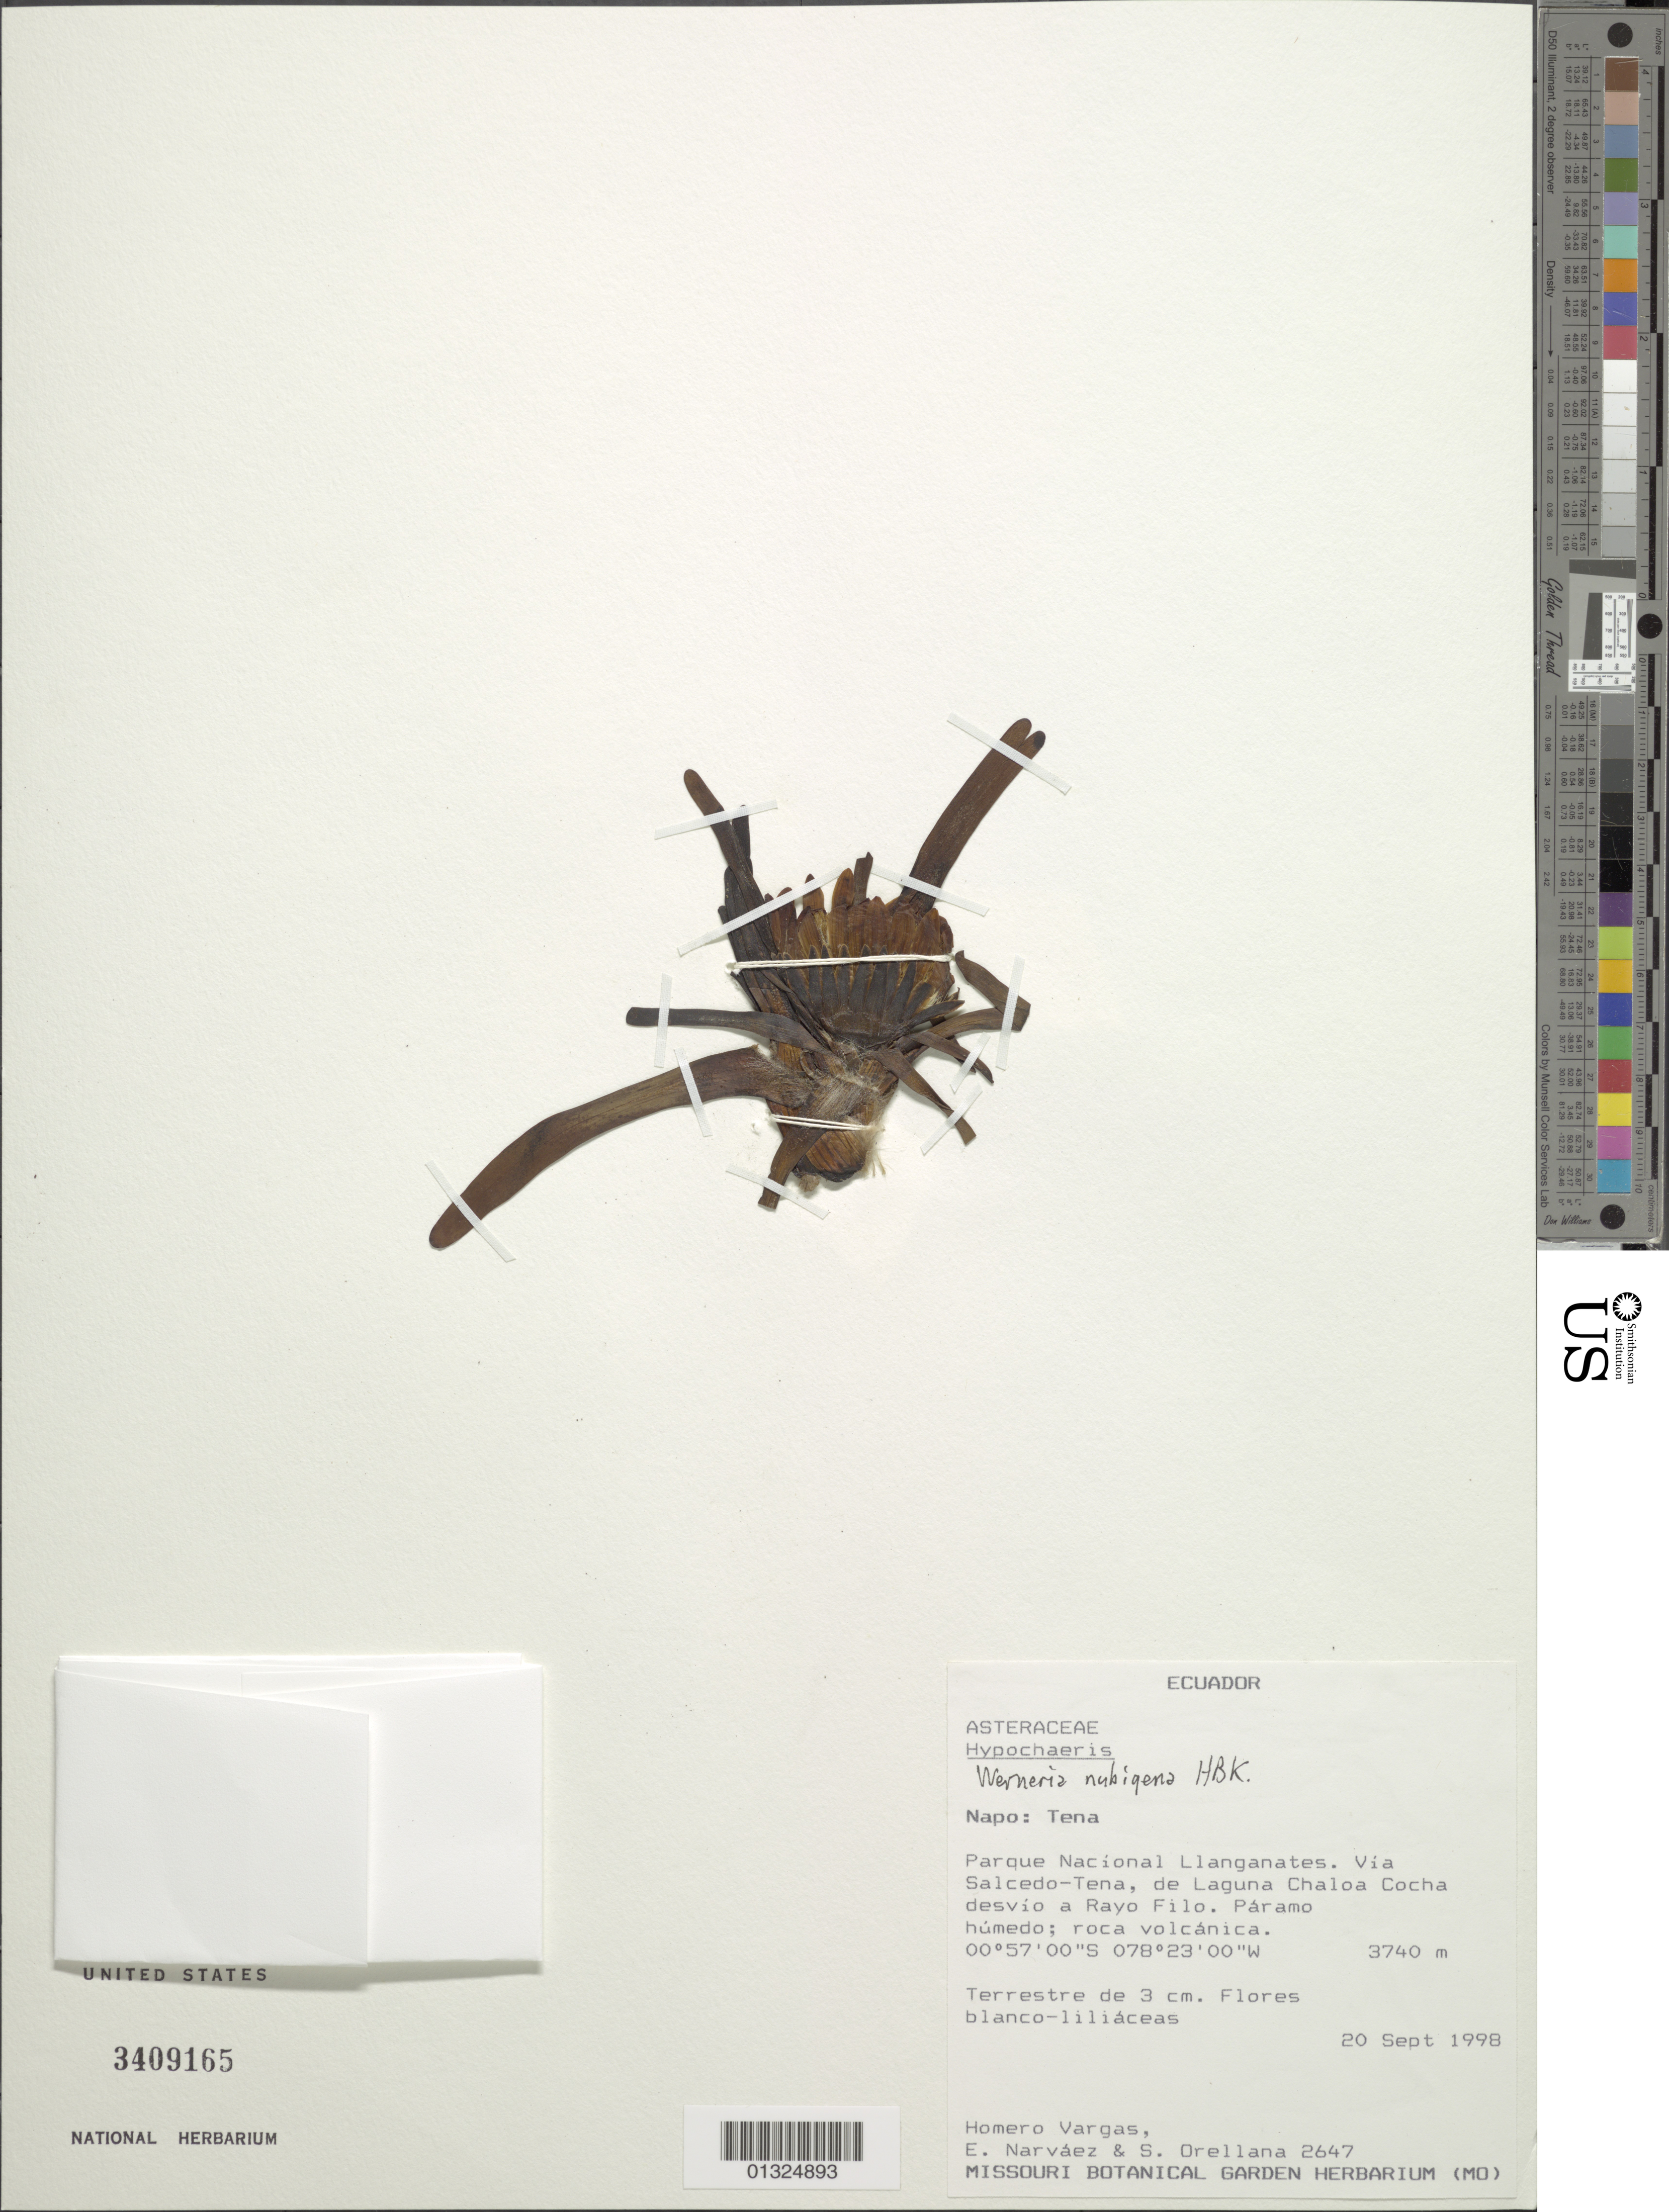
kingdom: Plantae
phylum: Tracheophyta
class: Magnoliopsida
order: Asterales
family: Asteraceae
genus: Werneria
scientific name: Werneria nubigena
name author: Kunth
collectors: H. Vargas, E. Narváez & S. Orellana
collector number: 2647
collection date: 1998-09-20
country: Ecuador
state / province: Napo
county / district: Tena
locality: Parque Nacional Llanganates. Via Salcedo-Tena, de Laguna Chaloa Cocha discio a Rayo Filo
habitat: Paramo humedo; roca volcanica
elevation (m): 3740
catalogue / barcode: US 3409165